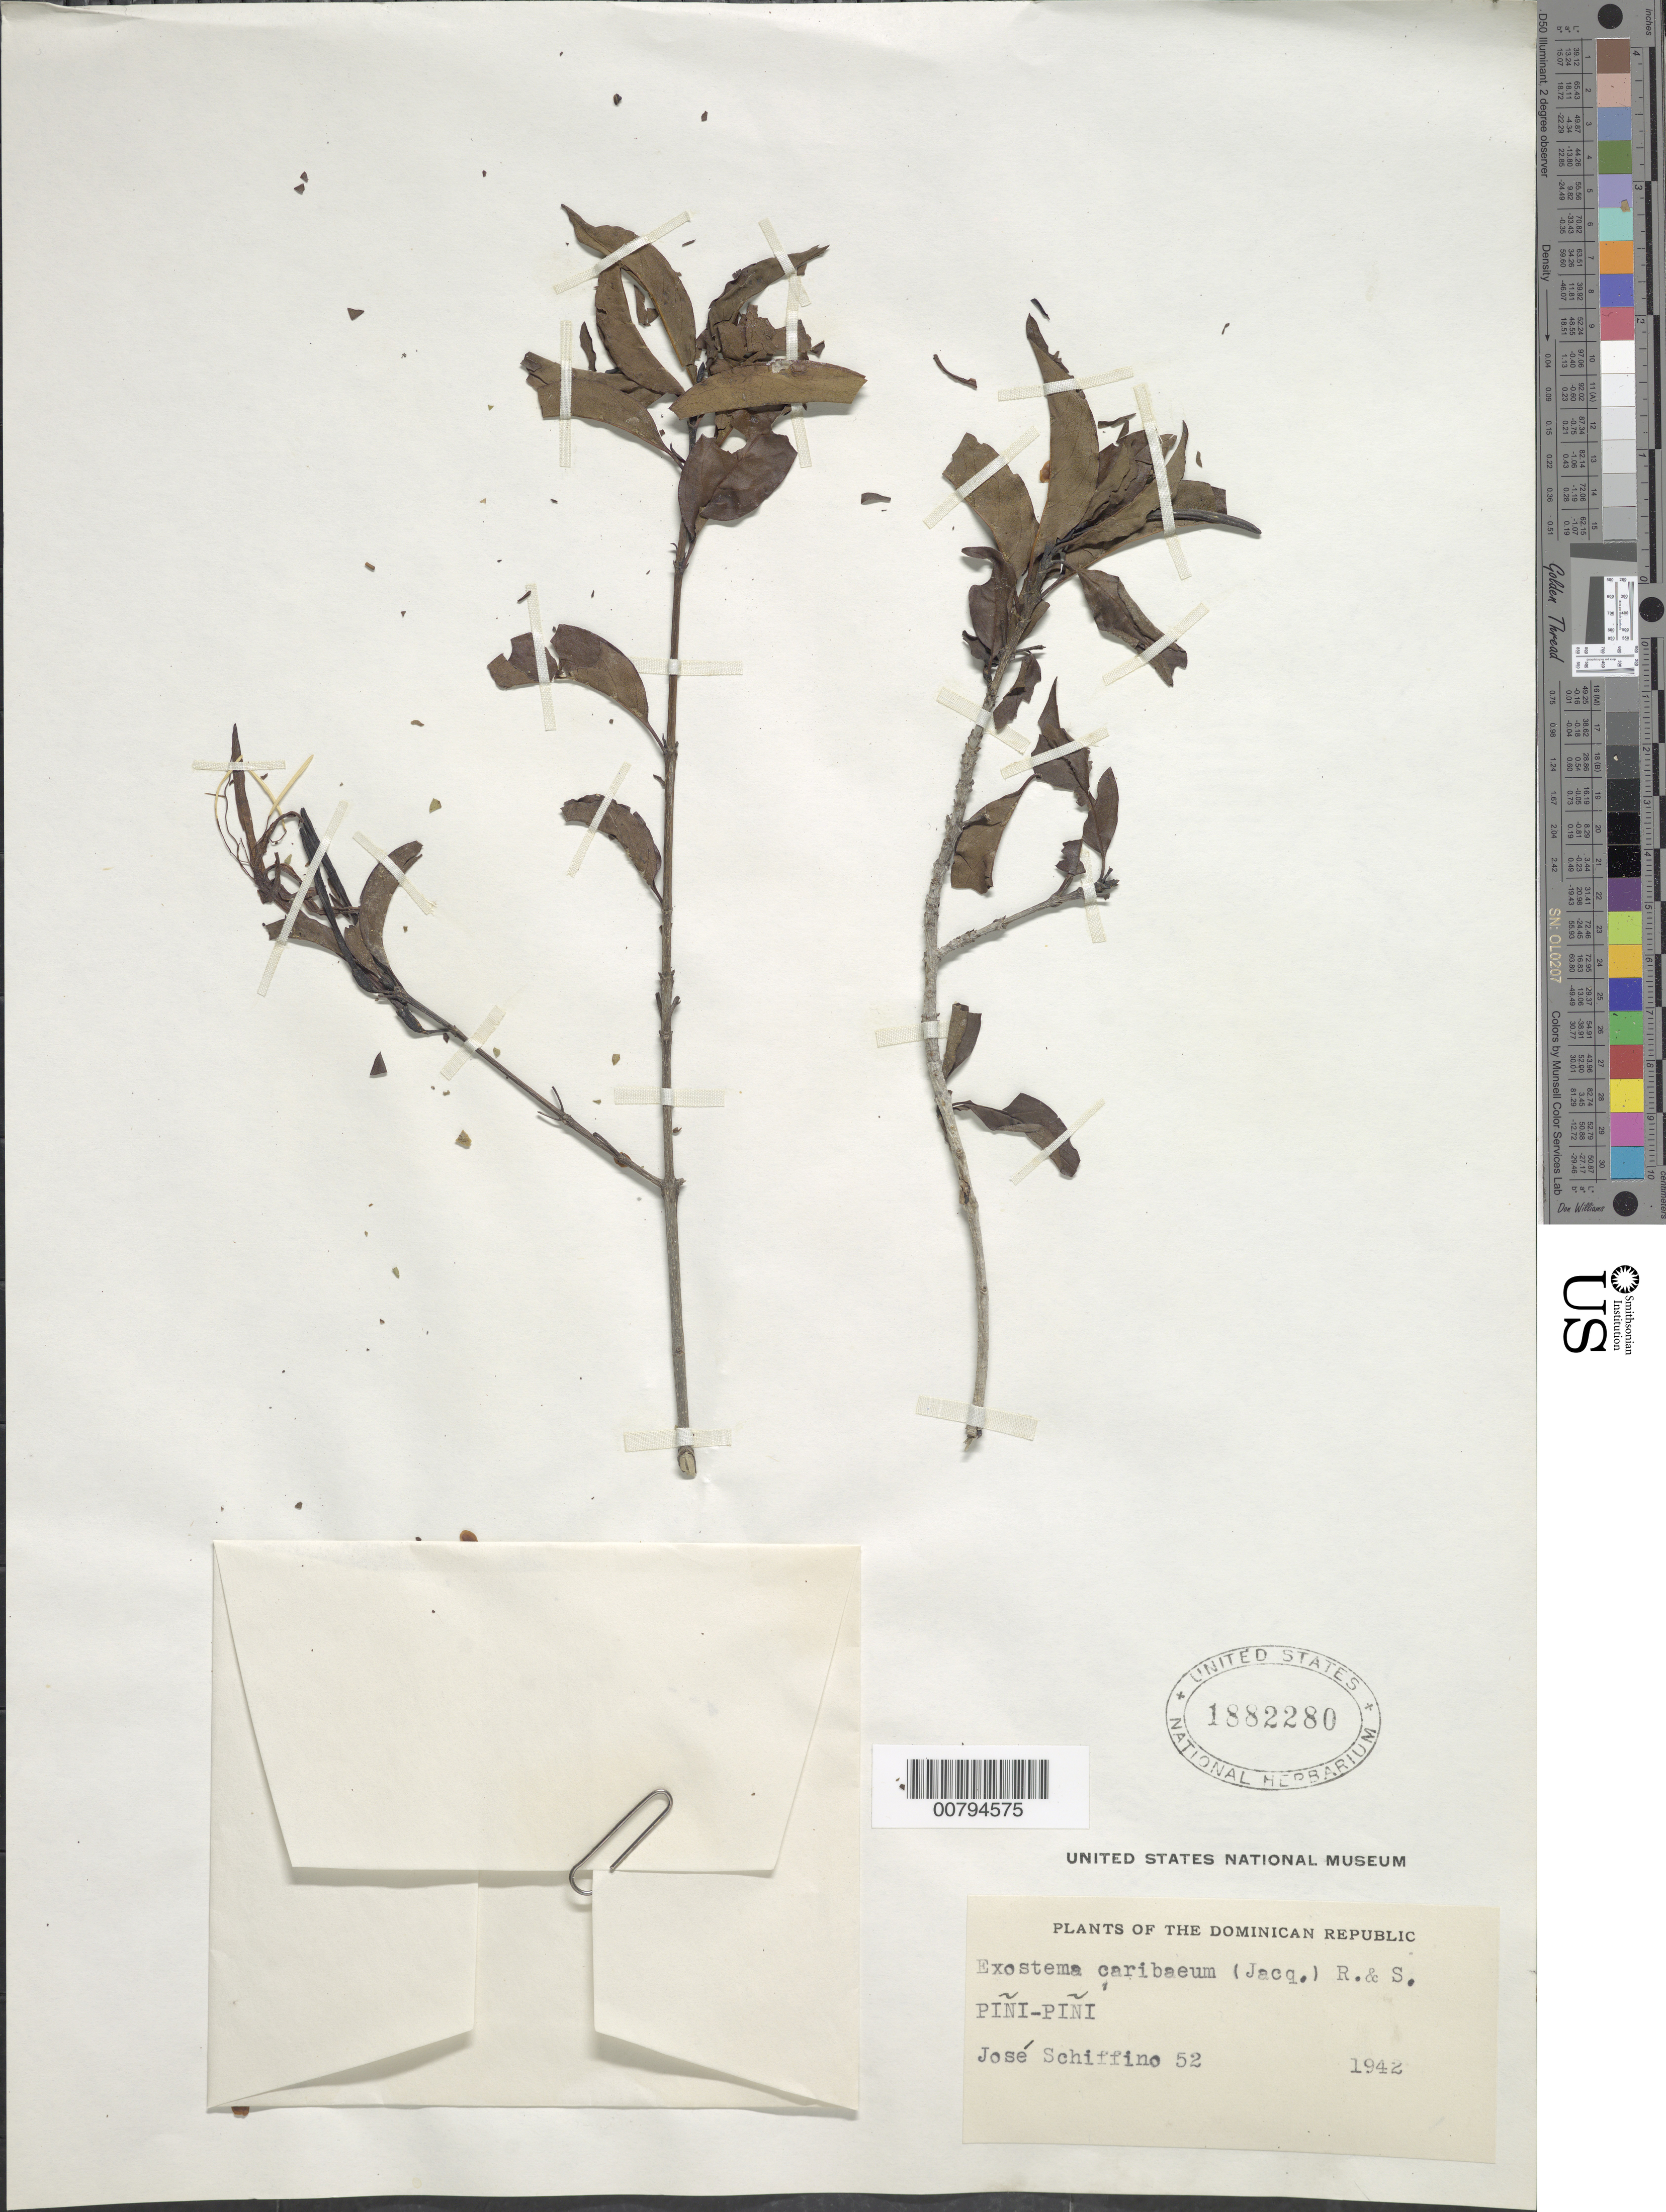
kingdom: Plantae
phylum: Tracheophyta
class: Magnoliopsida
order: Gentianales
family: Rubiaceae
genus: Exostema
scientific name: Exostema caribaeum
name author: (Jacq.) Roem. & Schult.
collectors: J. Schiffino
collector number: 52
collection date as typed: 1942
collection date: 1942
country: Dominican Republic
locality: Pini-Pini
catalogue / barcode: US 1882280